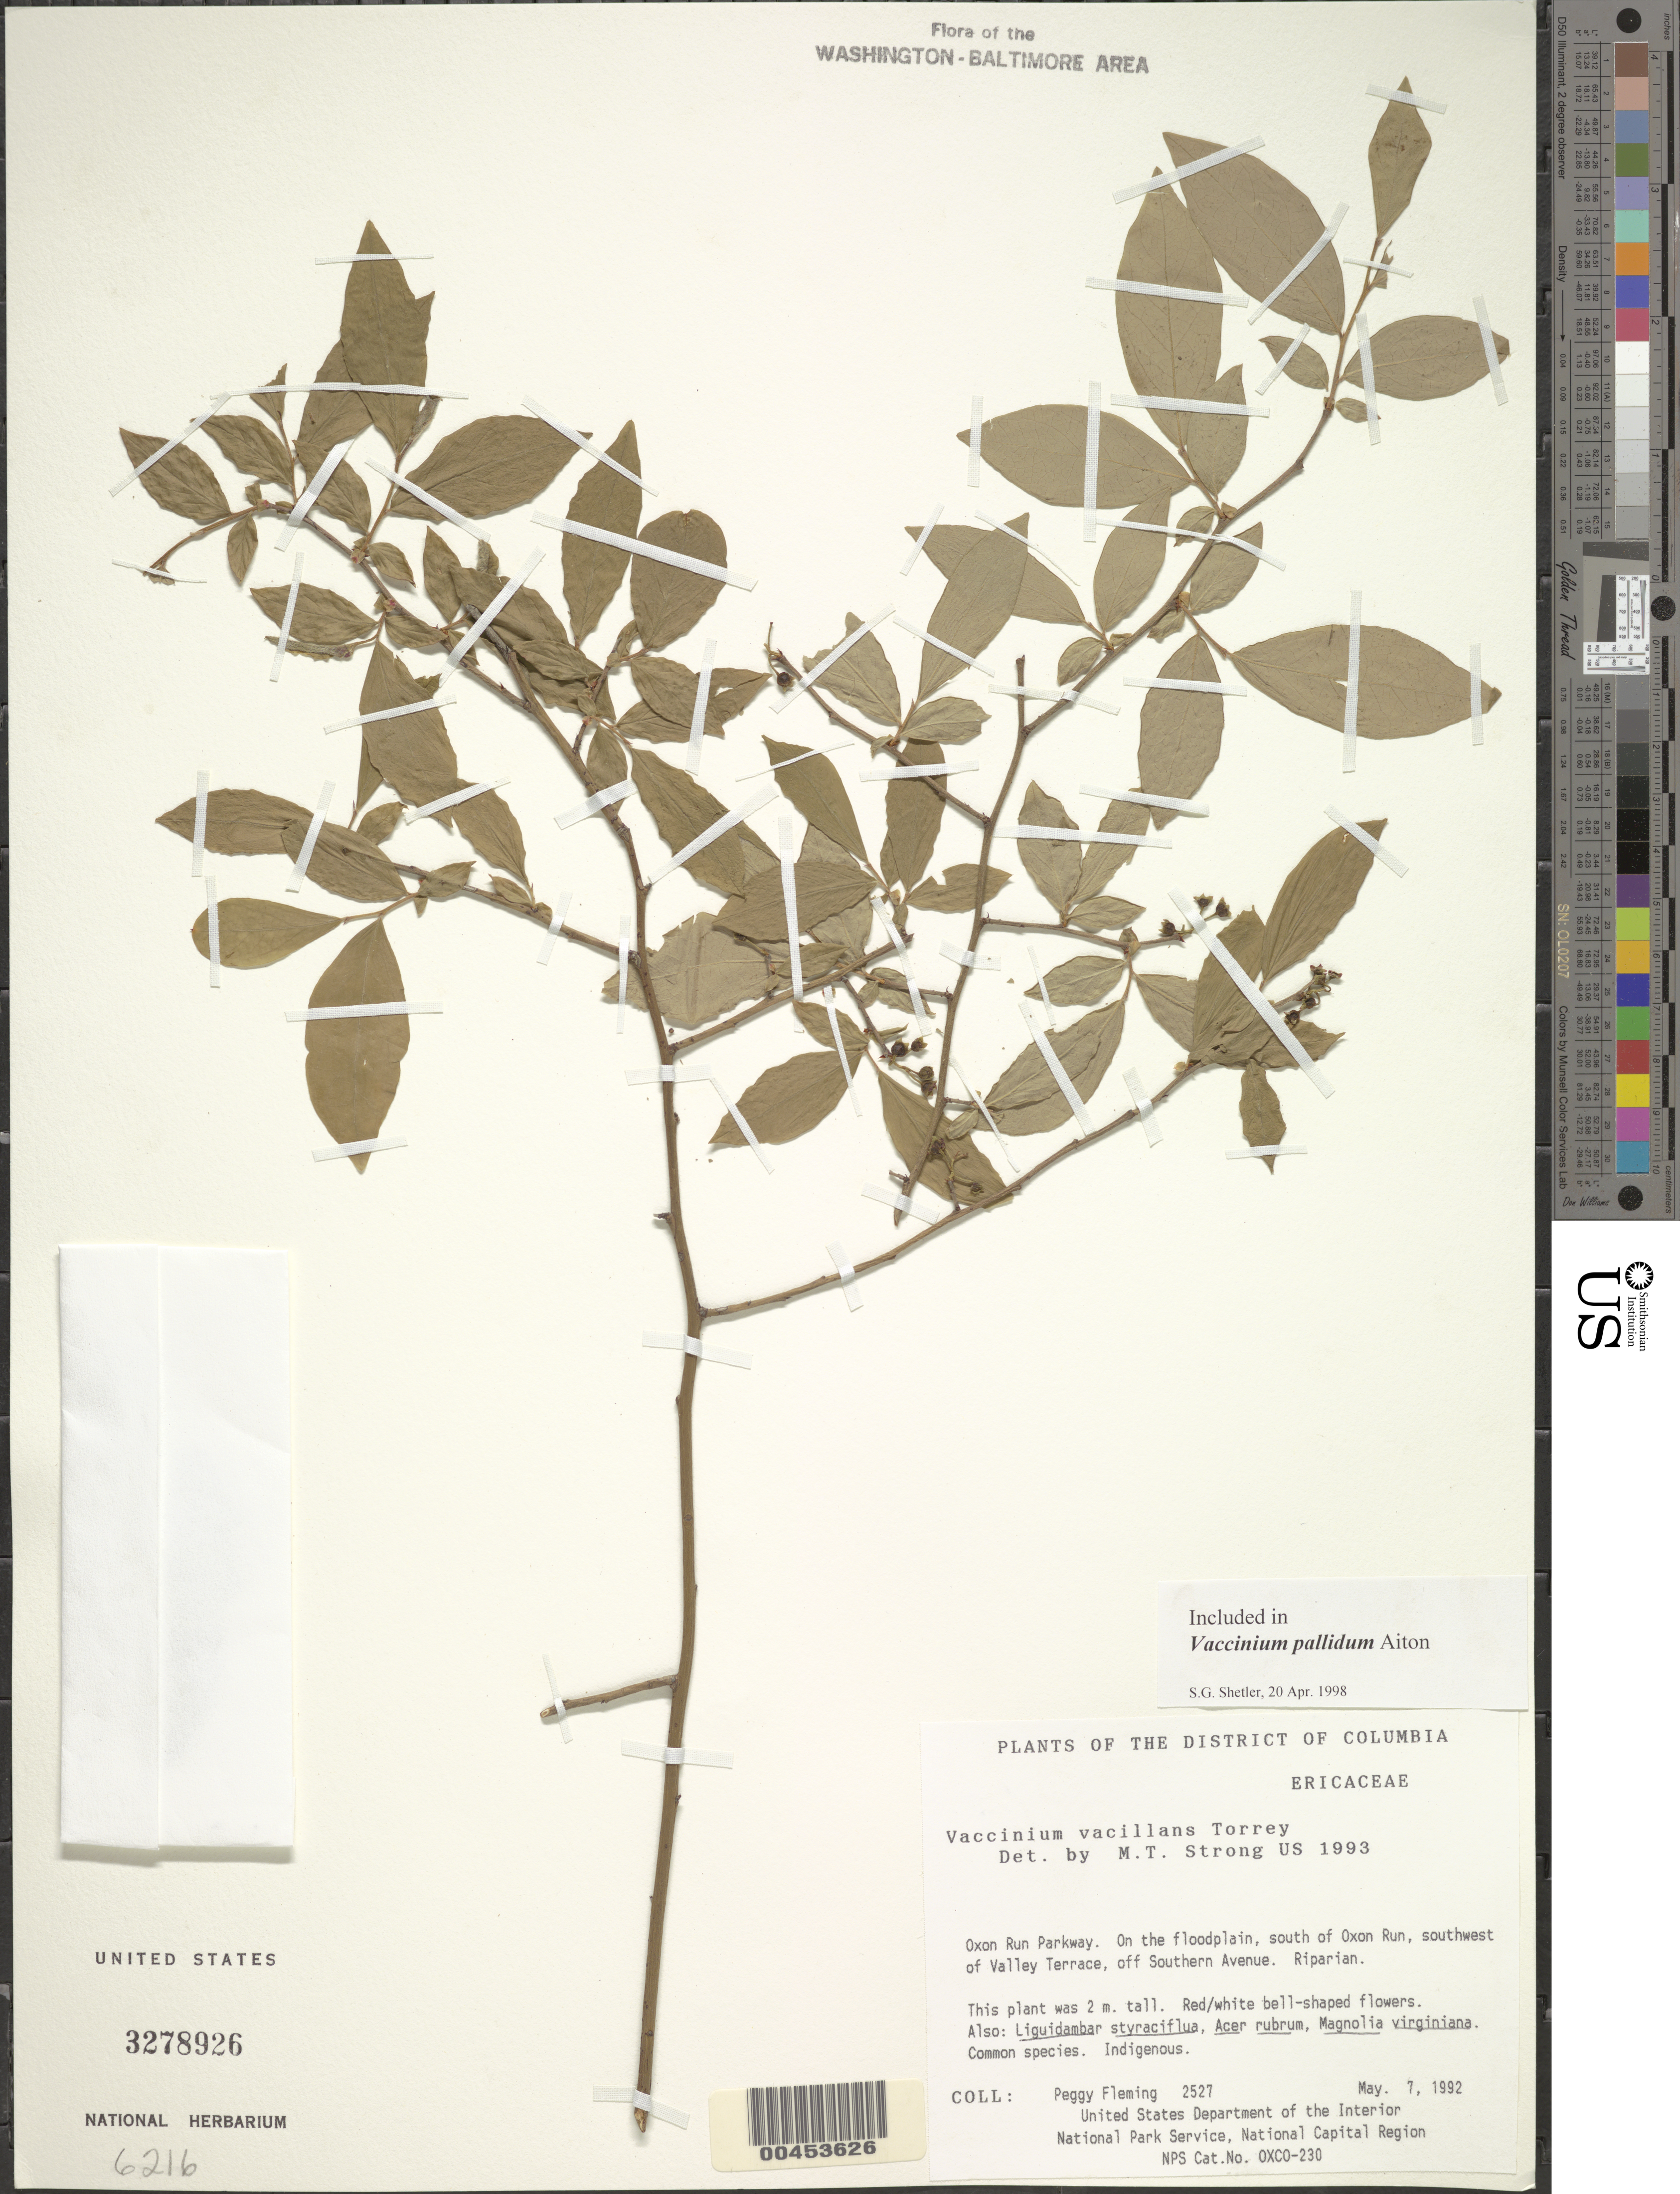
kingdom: Plantae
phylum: Tracheophyta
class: Magnoliopsida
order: Ericales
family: Ericaceae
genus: Vaccinium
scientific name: Vaccinium pallidum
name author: Aiton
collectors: P. Fleming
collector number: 2527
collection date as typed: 07 May 1992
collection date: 1992-05-07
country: United States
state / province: District of Columbia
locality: Oxon Run Parkway, S of Oxon Run, SW of Valley Terrace, off Southern Ave.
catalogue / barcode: US 3278926